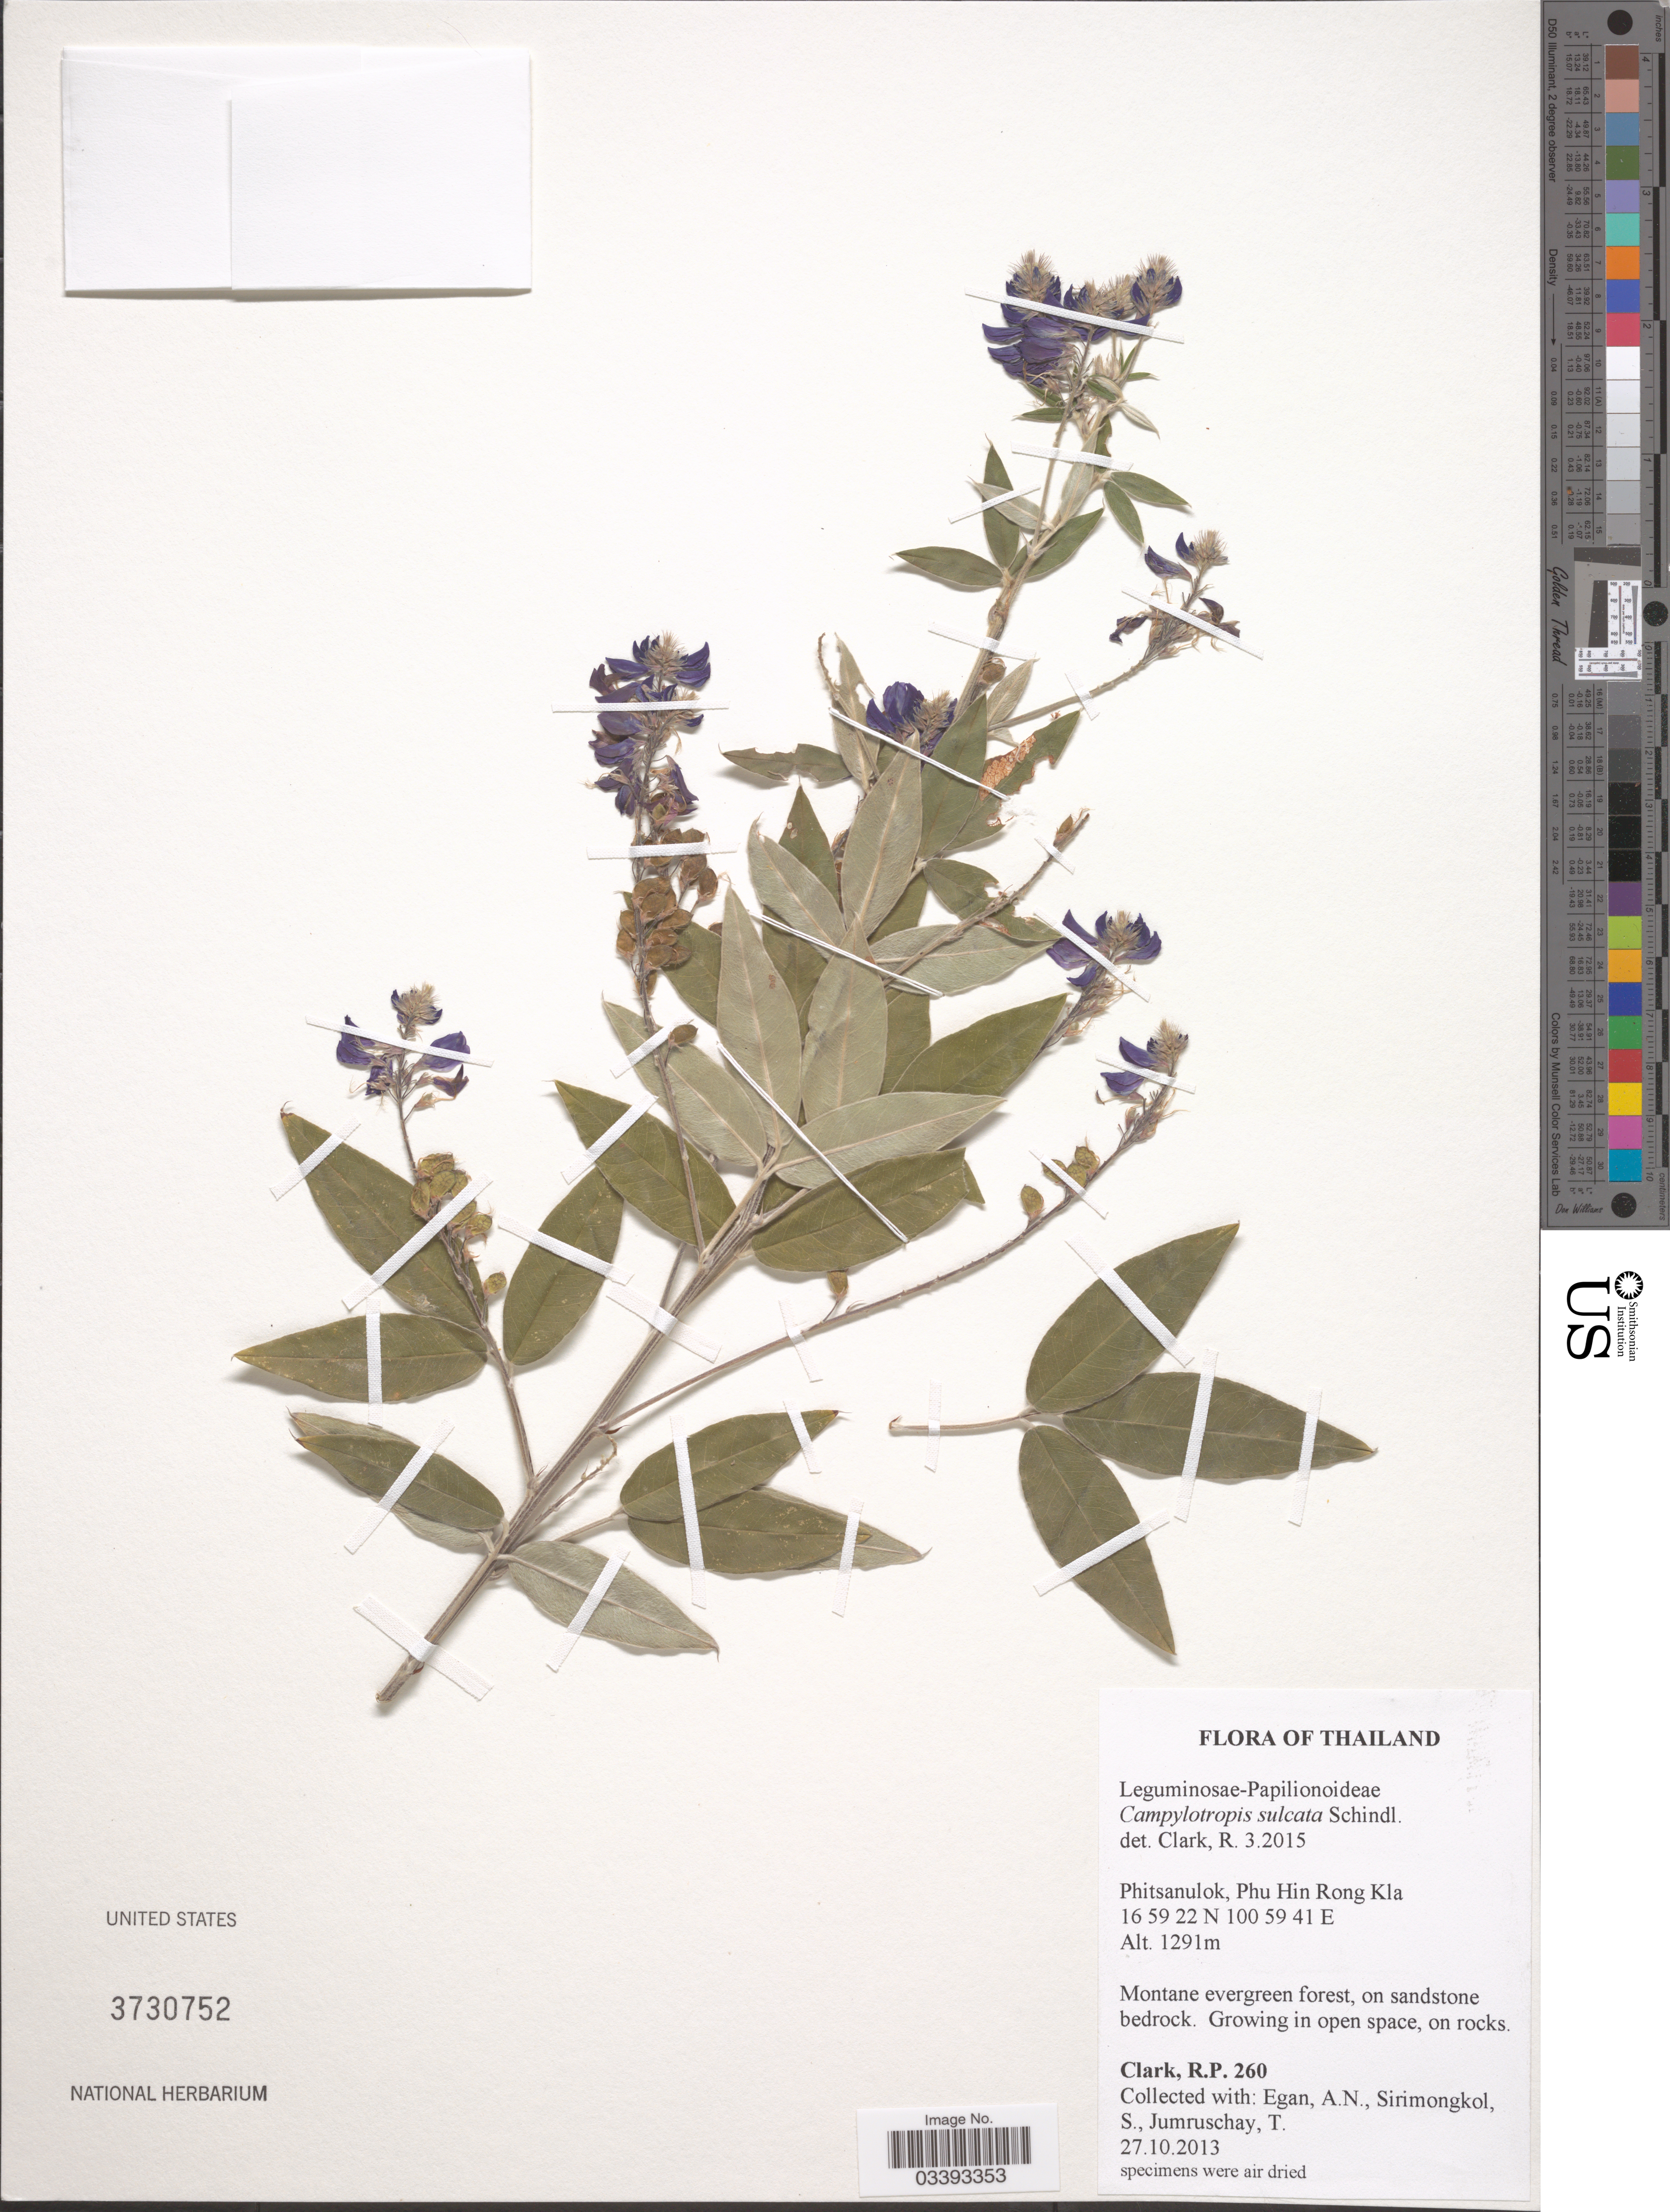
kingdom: Plantae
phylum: Tracheophyta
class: Magnoliopsida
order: Fabales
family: Fabaceae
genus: Campylotropis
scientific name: Campylotropis sulcata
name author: Schindl.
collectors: R. P. Clark, A. N. Egan, S. Sirimongkol & T. Jumruschay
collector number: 260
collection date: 2013-10-27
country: Thailand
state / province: Phitsanulok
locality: Phu Hin Rong Kla.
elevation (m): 1291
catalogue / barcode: US 3730752